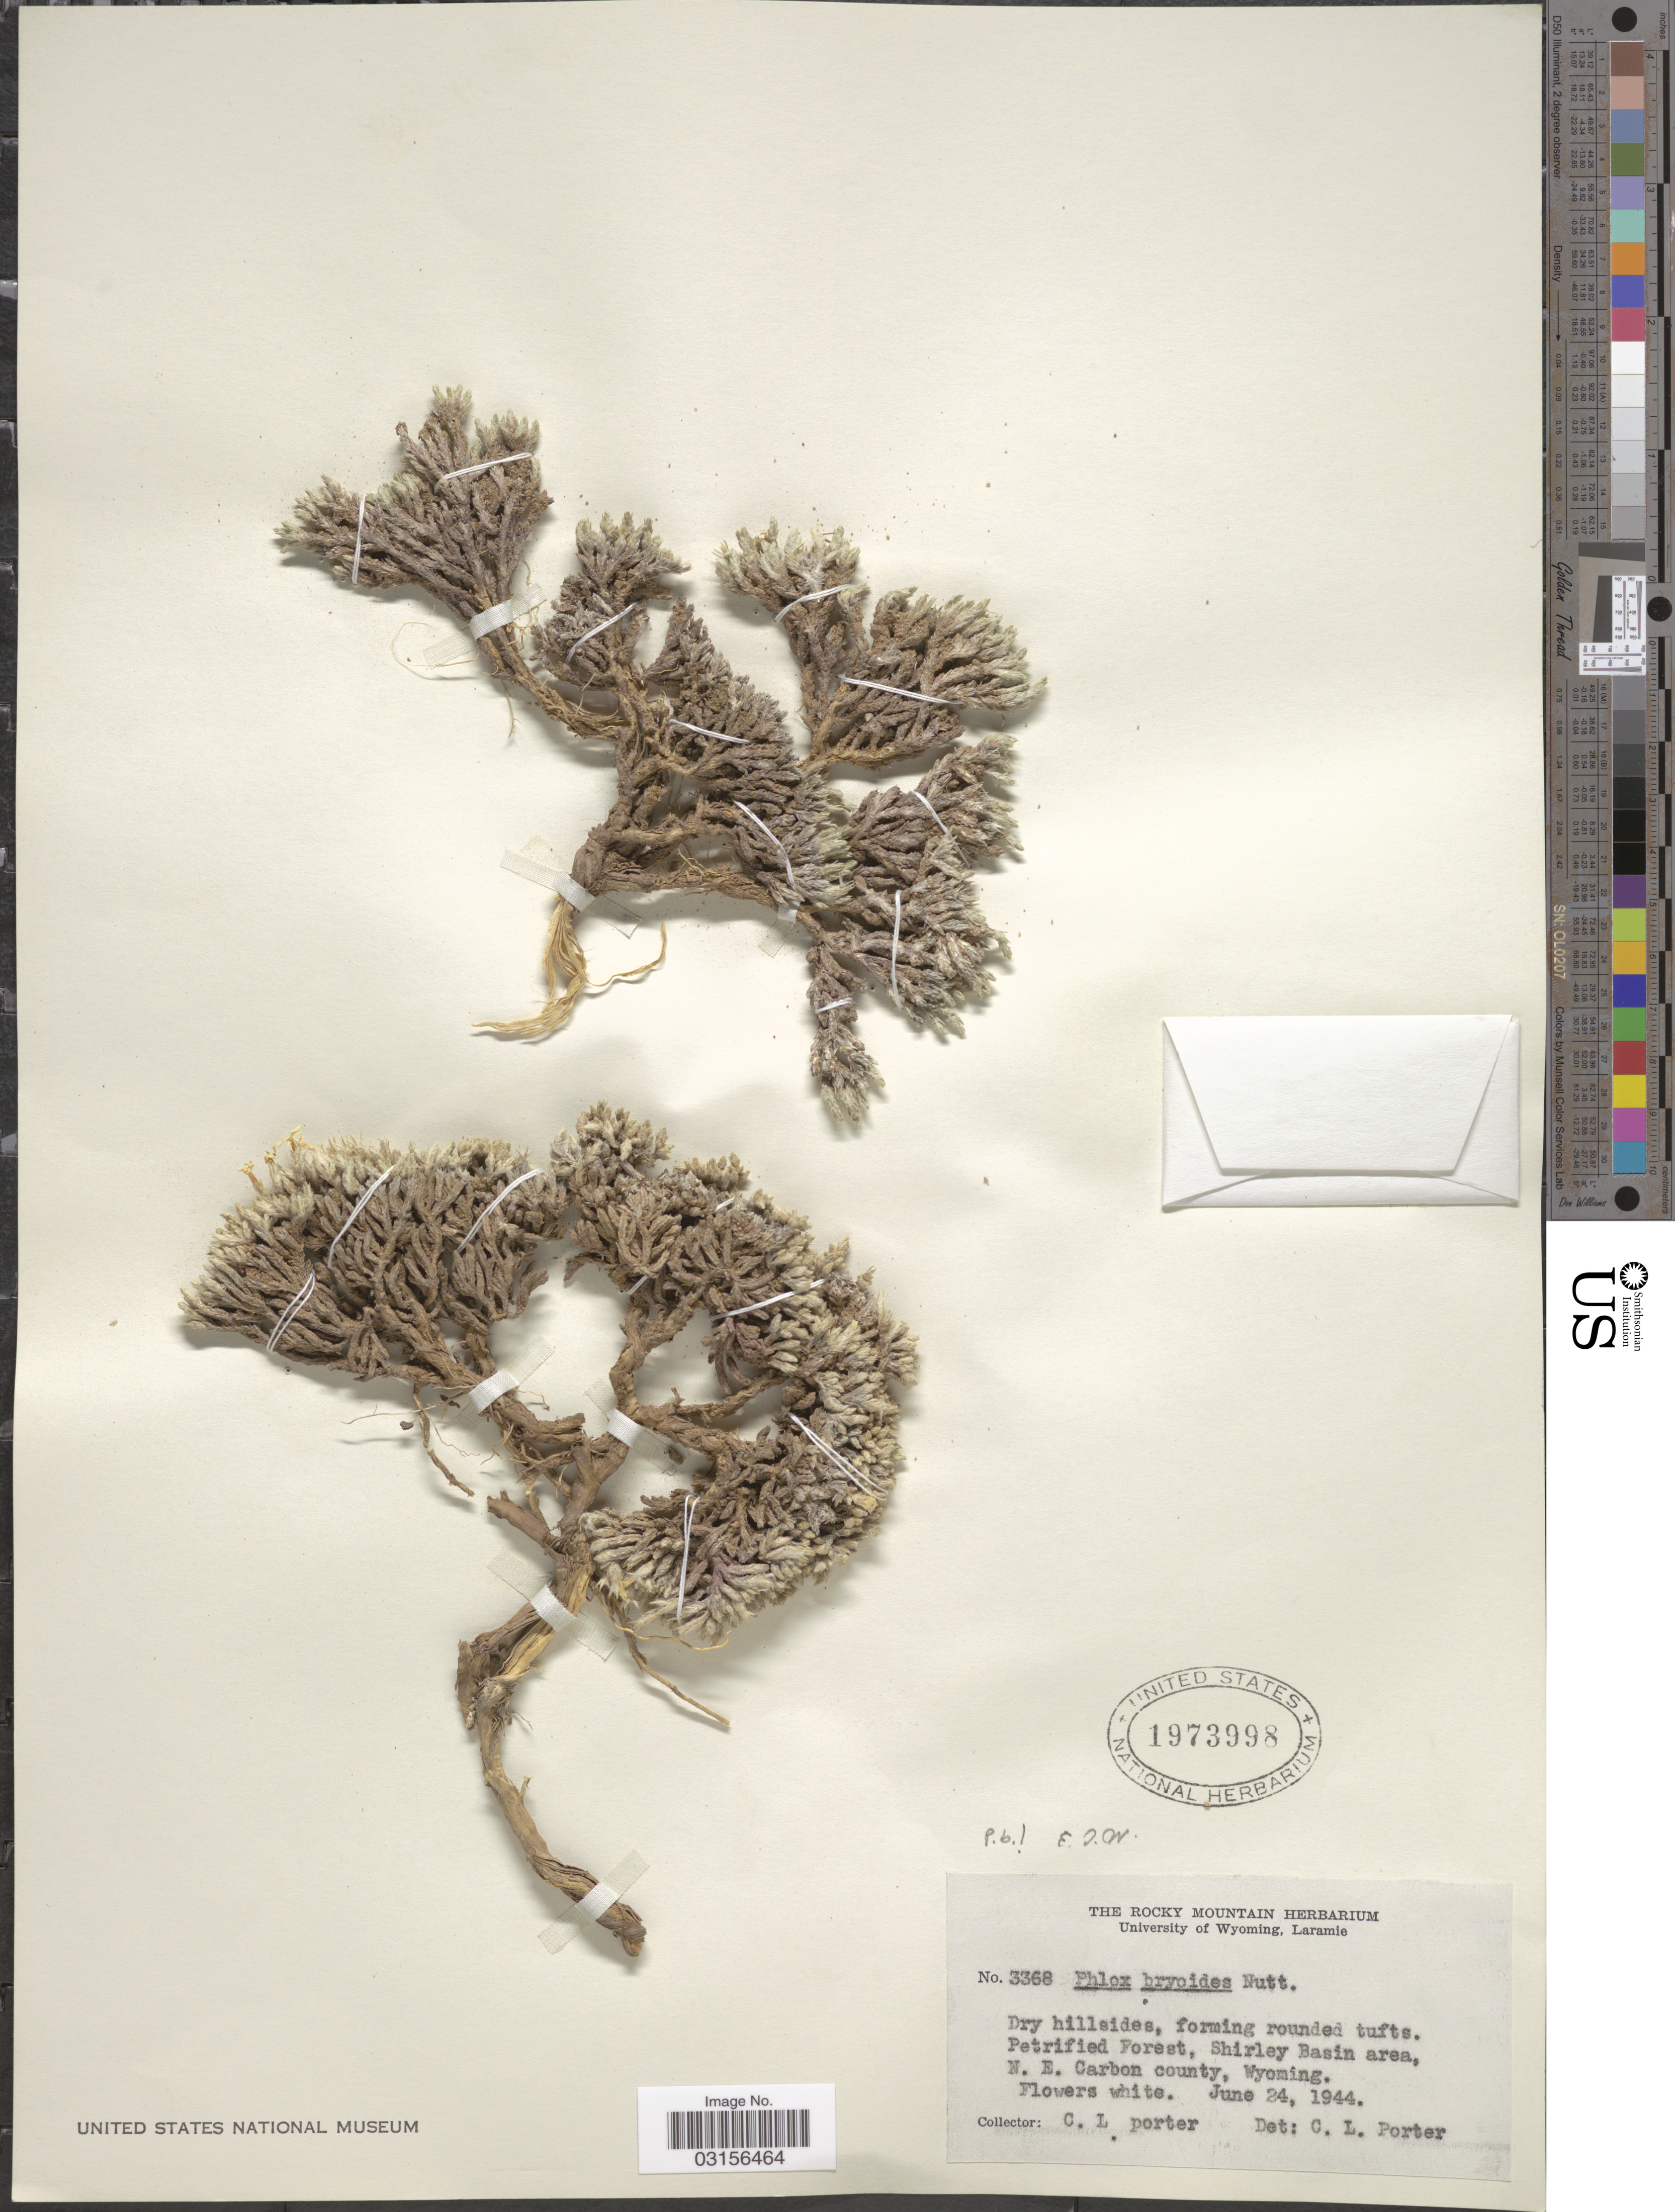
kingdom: Plantae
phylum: Tracheophyta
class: Magnoliopsida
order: Ericales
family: Polemoniaceae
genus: Phlox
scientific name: Phlox hoodii subsp. muscoides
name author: (Nutt.) Wherry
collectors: C. L. Porter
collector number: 3368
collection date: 1944-06-24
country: United States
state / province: Wyoming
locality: Petrified Forest, Shirley Basin area, N. E. Carbon county.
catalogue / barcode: US 1973998